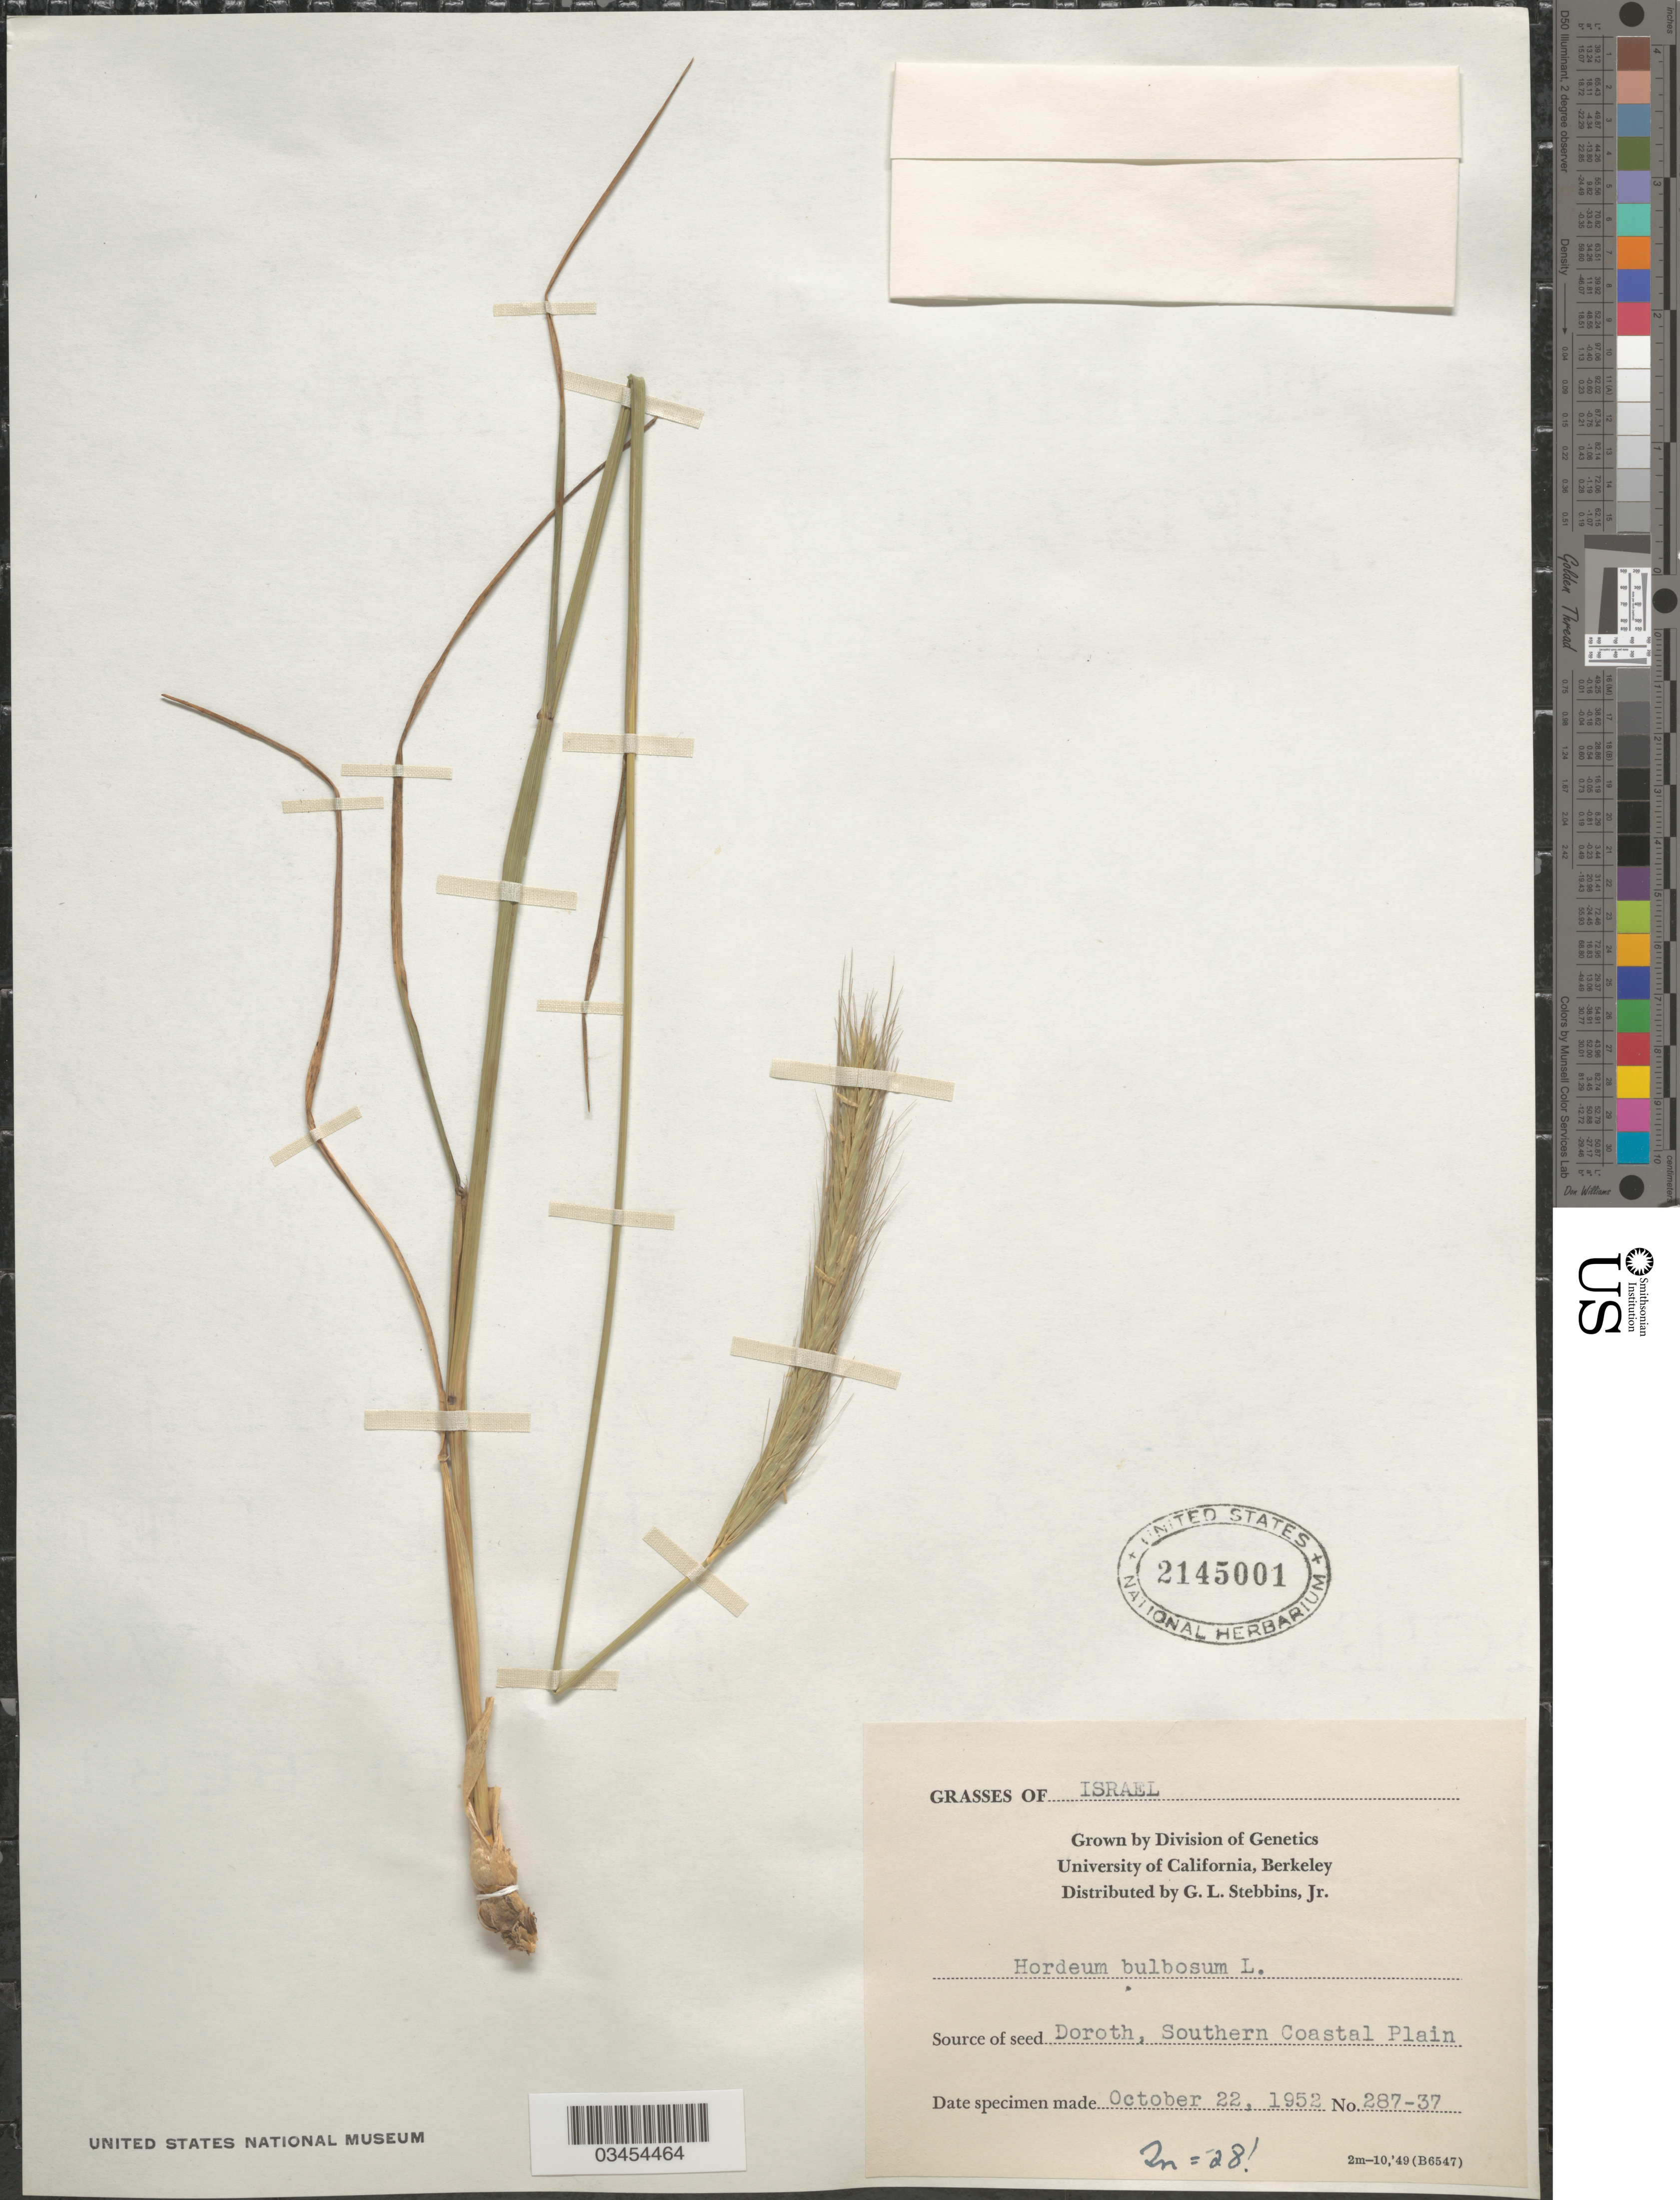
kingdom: Plantae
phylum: Tracheophyta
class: Liliopsida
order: Poales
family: Poaceae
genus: Hordeum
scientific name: Hordeum bulbosum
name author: L.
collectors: G. L. Stebbins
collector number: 287-37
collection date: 1952-10-22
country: United States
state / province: California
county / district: Alameda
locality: University of California, Berkeley.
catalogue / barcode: US 2145001